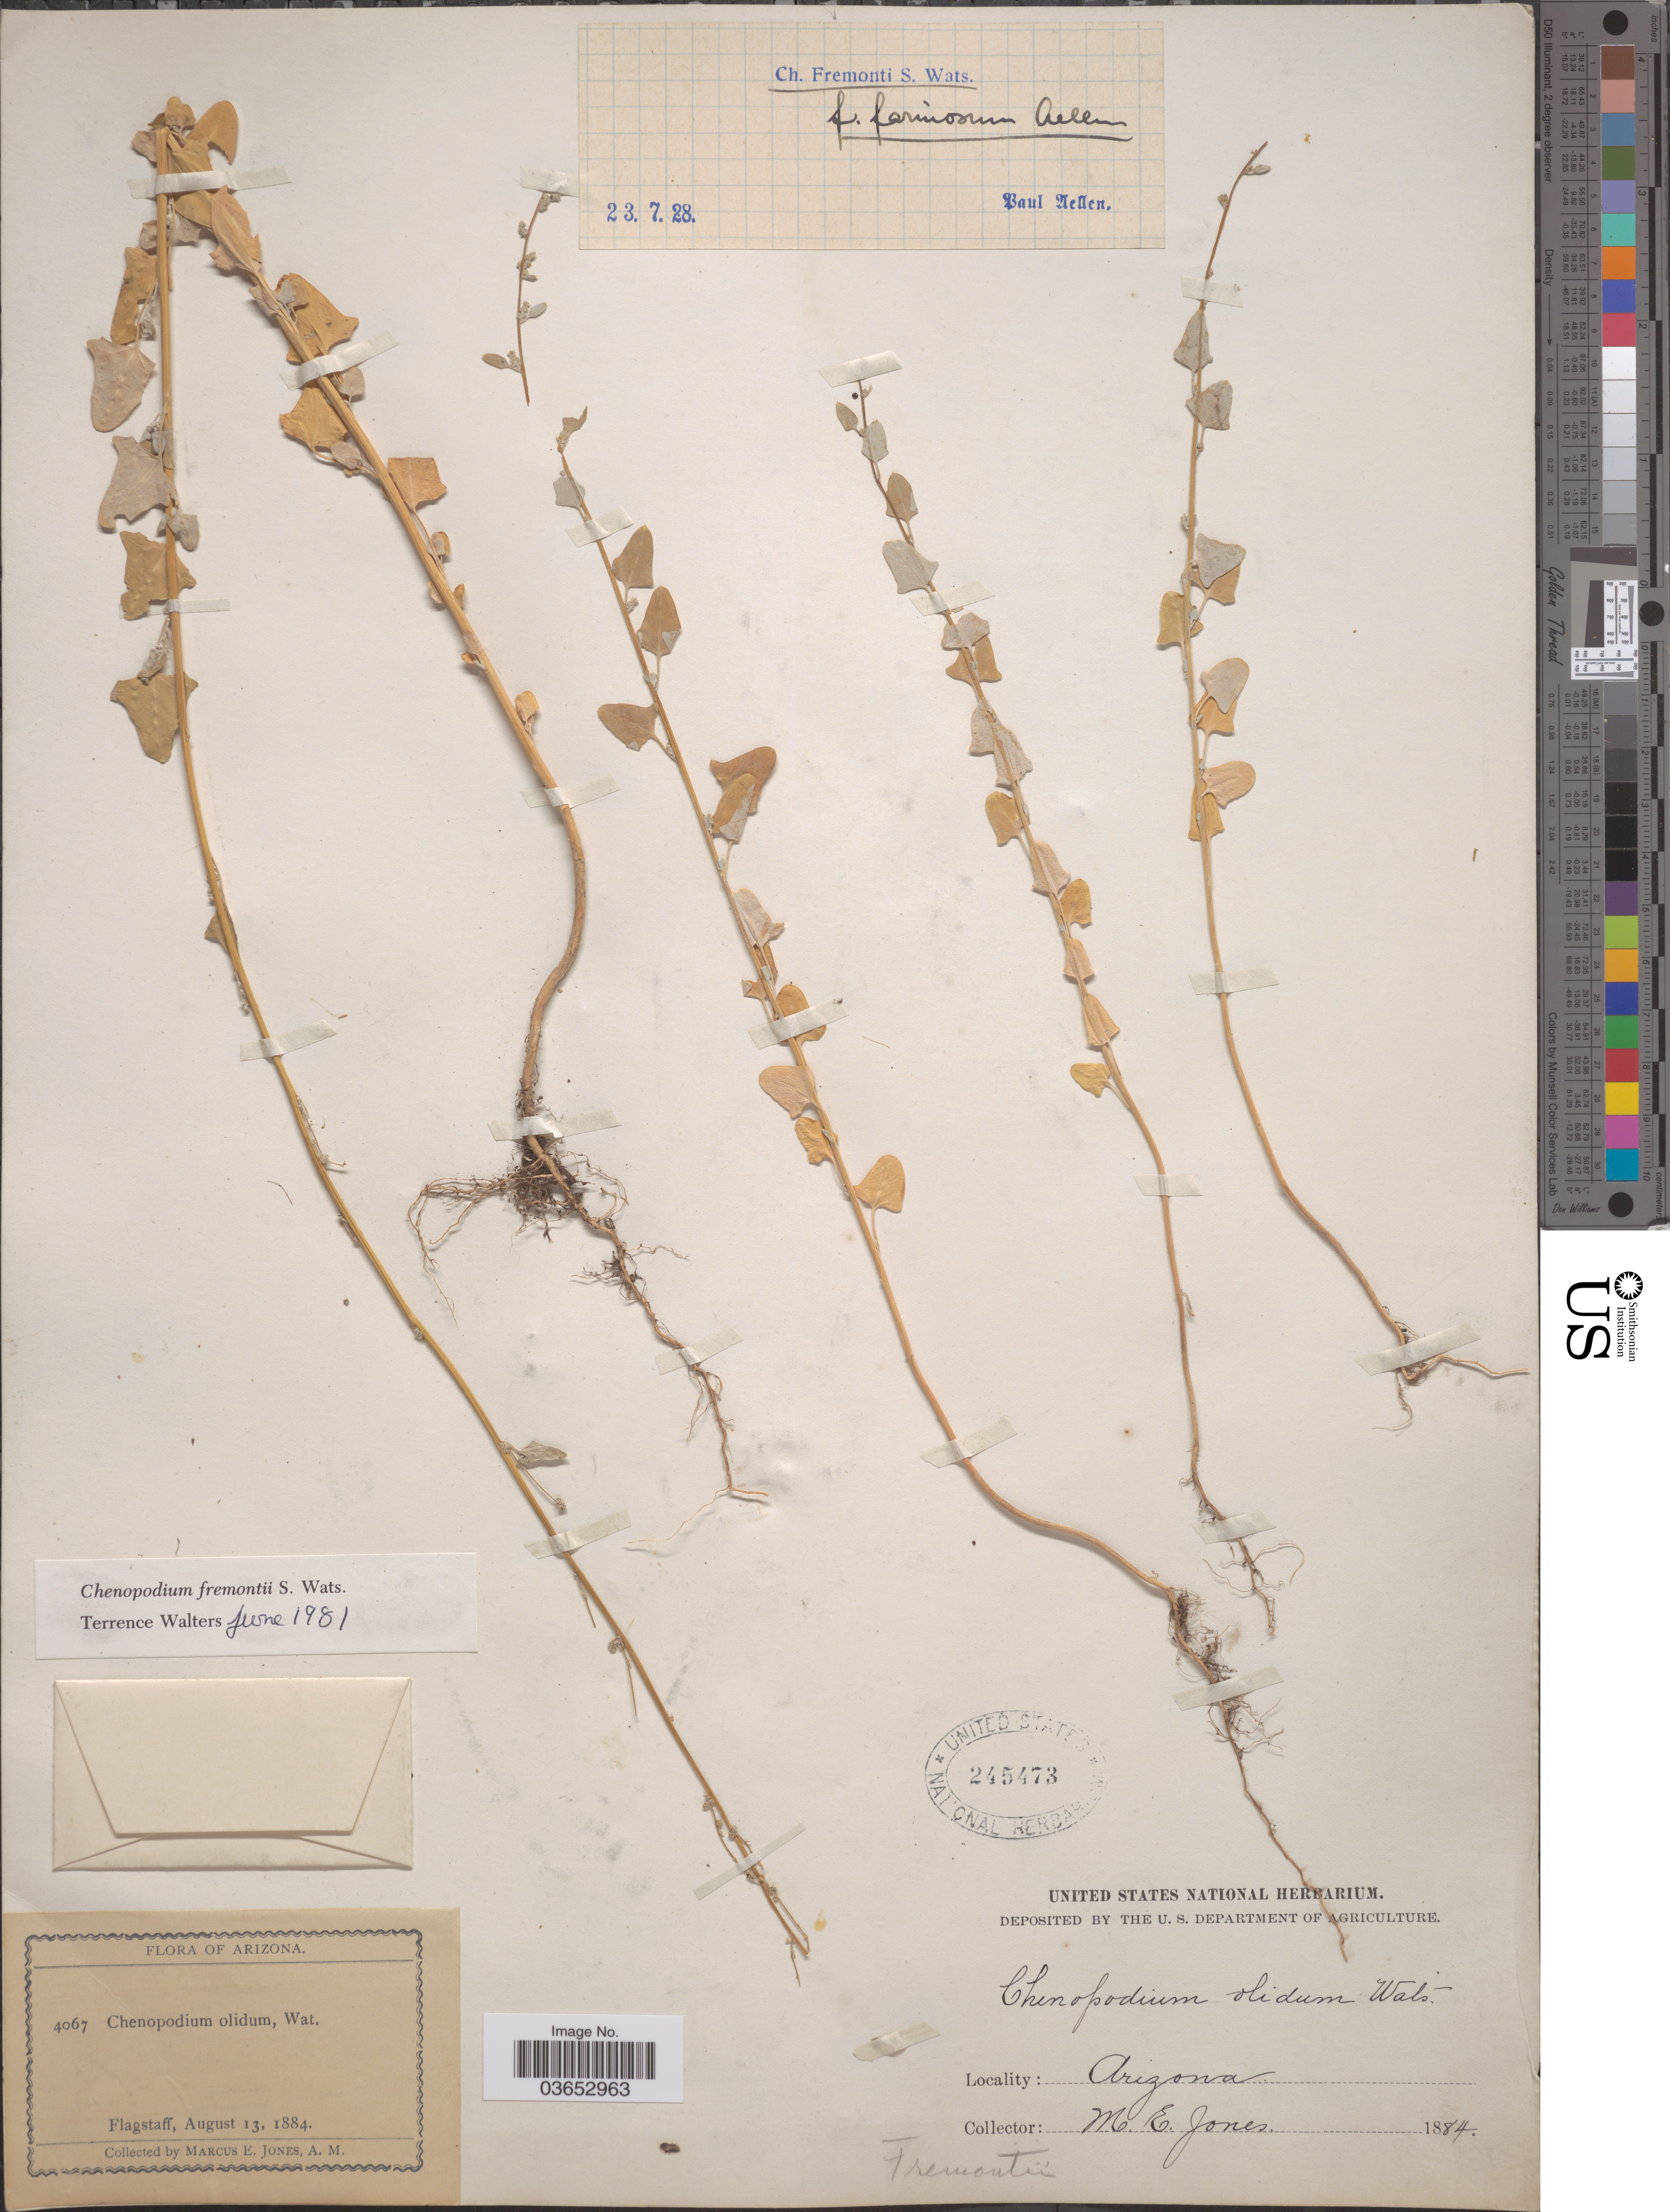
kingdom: Plantae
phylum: Tracheophyta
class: Magnoliopsida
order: Caryophyllales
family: Amaranthaceae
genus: Chenopodium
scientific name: Chenopodium fremontii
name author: S. Watson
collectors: M. E. Jones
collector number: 4067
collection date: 1884-08-13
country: United States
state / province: Arizona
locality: Flagstaff.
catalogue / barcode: US 245473